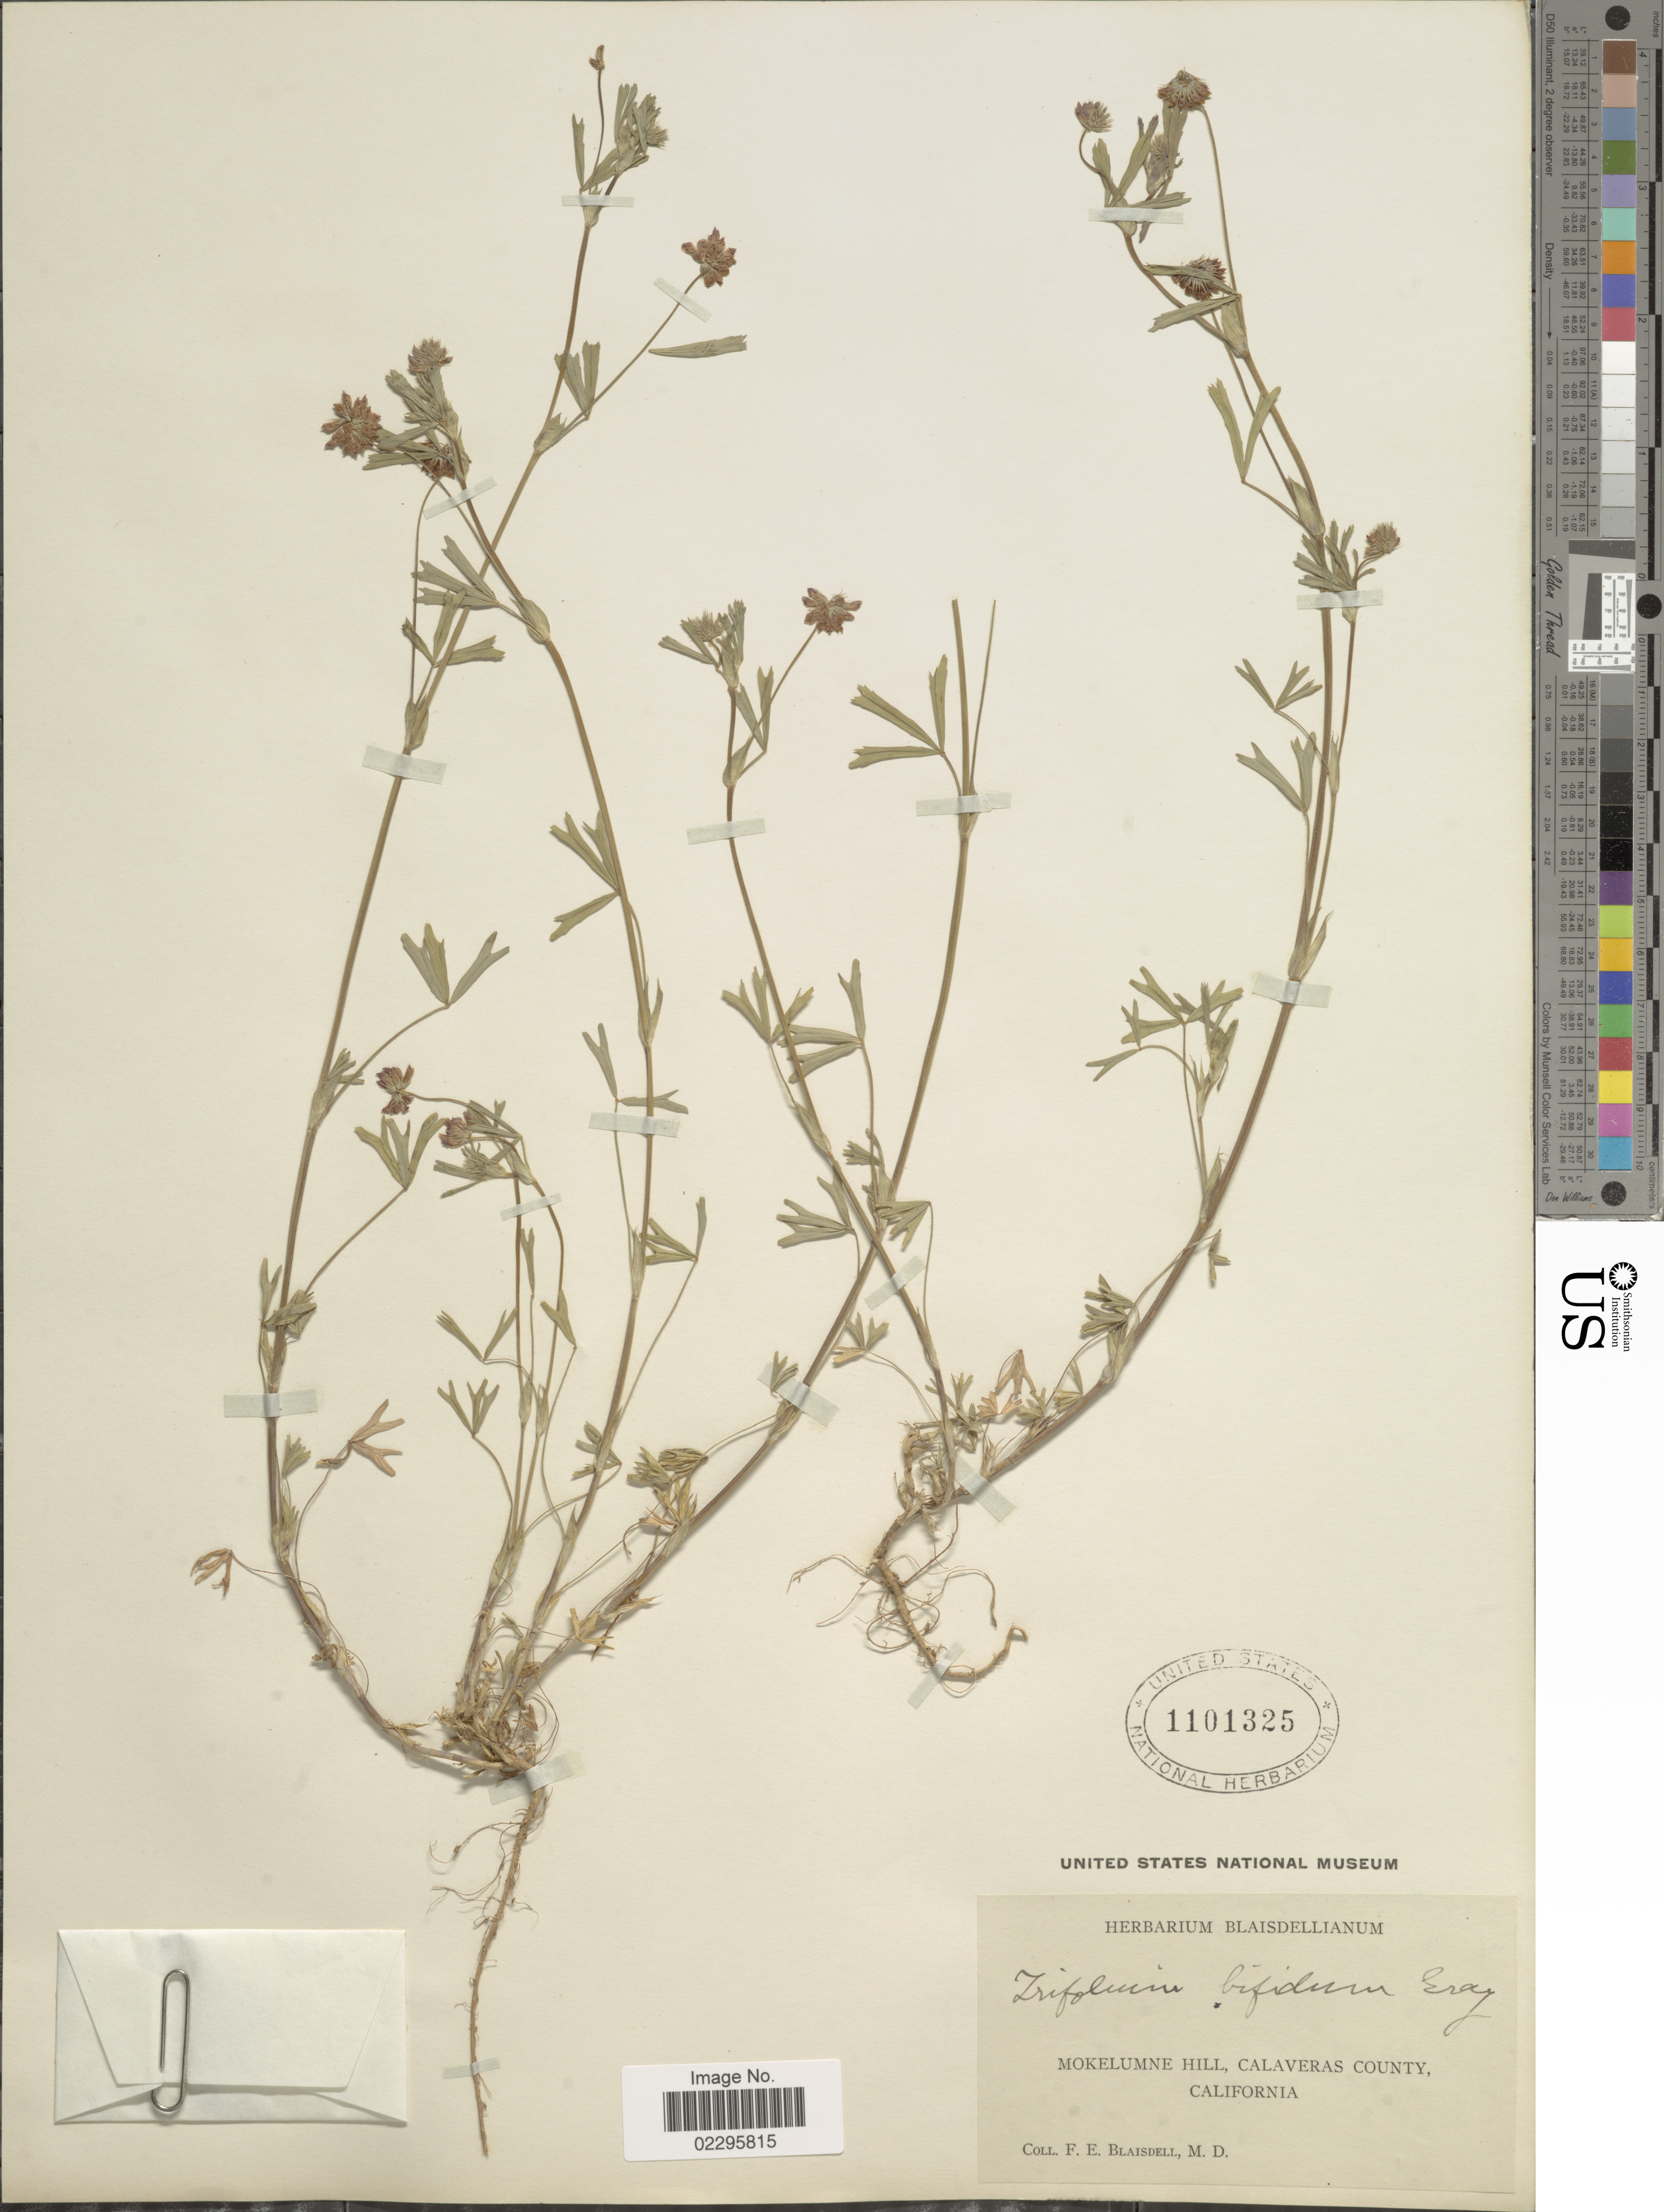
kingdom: Plantae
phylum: Tracheophyta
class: Magnoliopsida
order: Fabales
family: Fabaceae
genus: Trifolium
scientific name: Trifolium bifidum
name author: A. Gray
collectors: F. Blaisdell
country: United States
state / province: California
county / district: Calaveras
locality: Mokelumne Hill, Calaveras County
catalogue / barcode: US 1101325